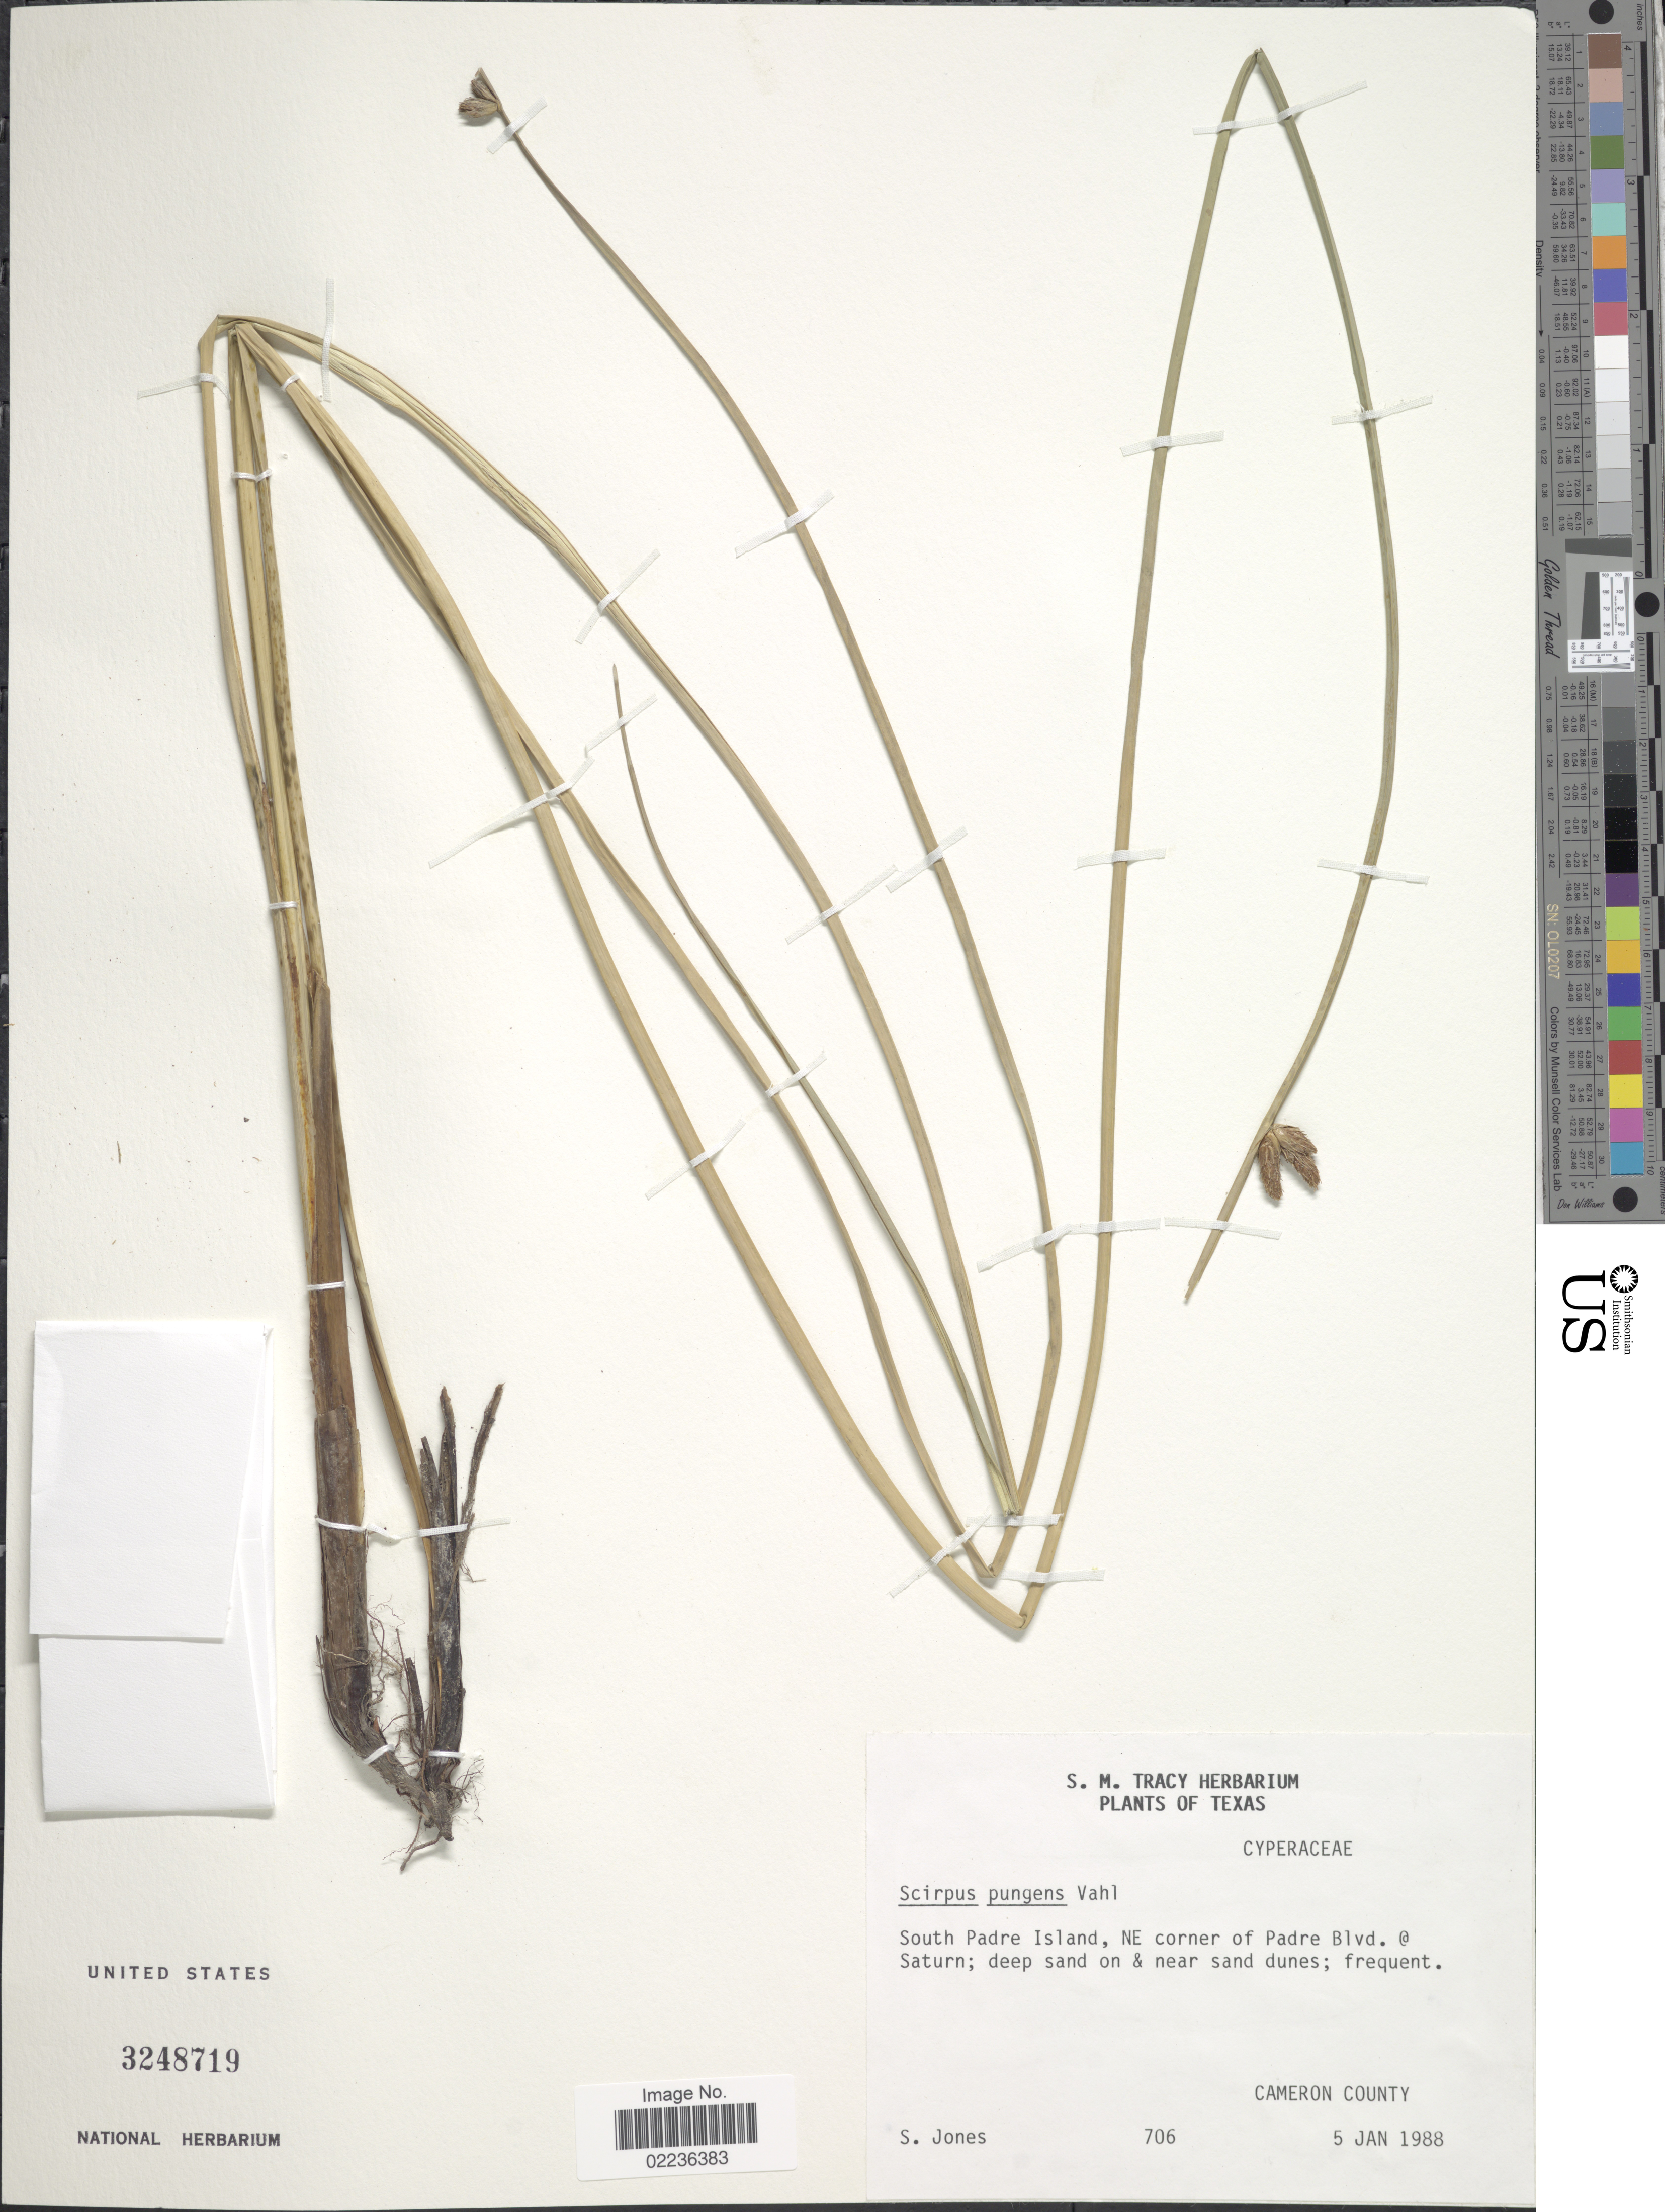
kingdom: Plantae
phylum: Tracheophyta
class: Liliopsida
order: Poales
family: Cyperaceae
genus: Schoenoplectus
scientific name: Schoenoplectus pungens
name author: (Vahl) Palla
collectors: S. Jones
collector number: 706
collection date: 1988-01-05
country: United States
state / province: Texas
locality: South Padre Island, NE corner of padre Blvd. @ Saturn; deep sand on & near sand dunes, Cameron County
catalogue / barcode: US 3248719